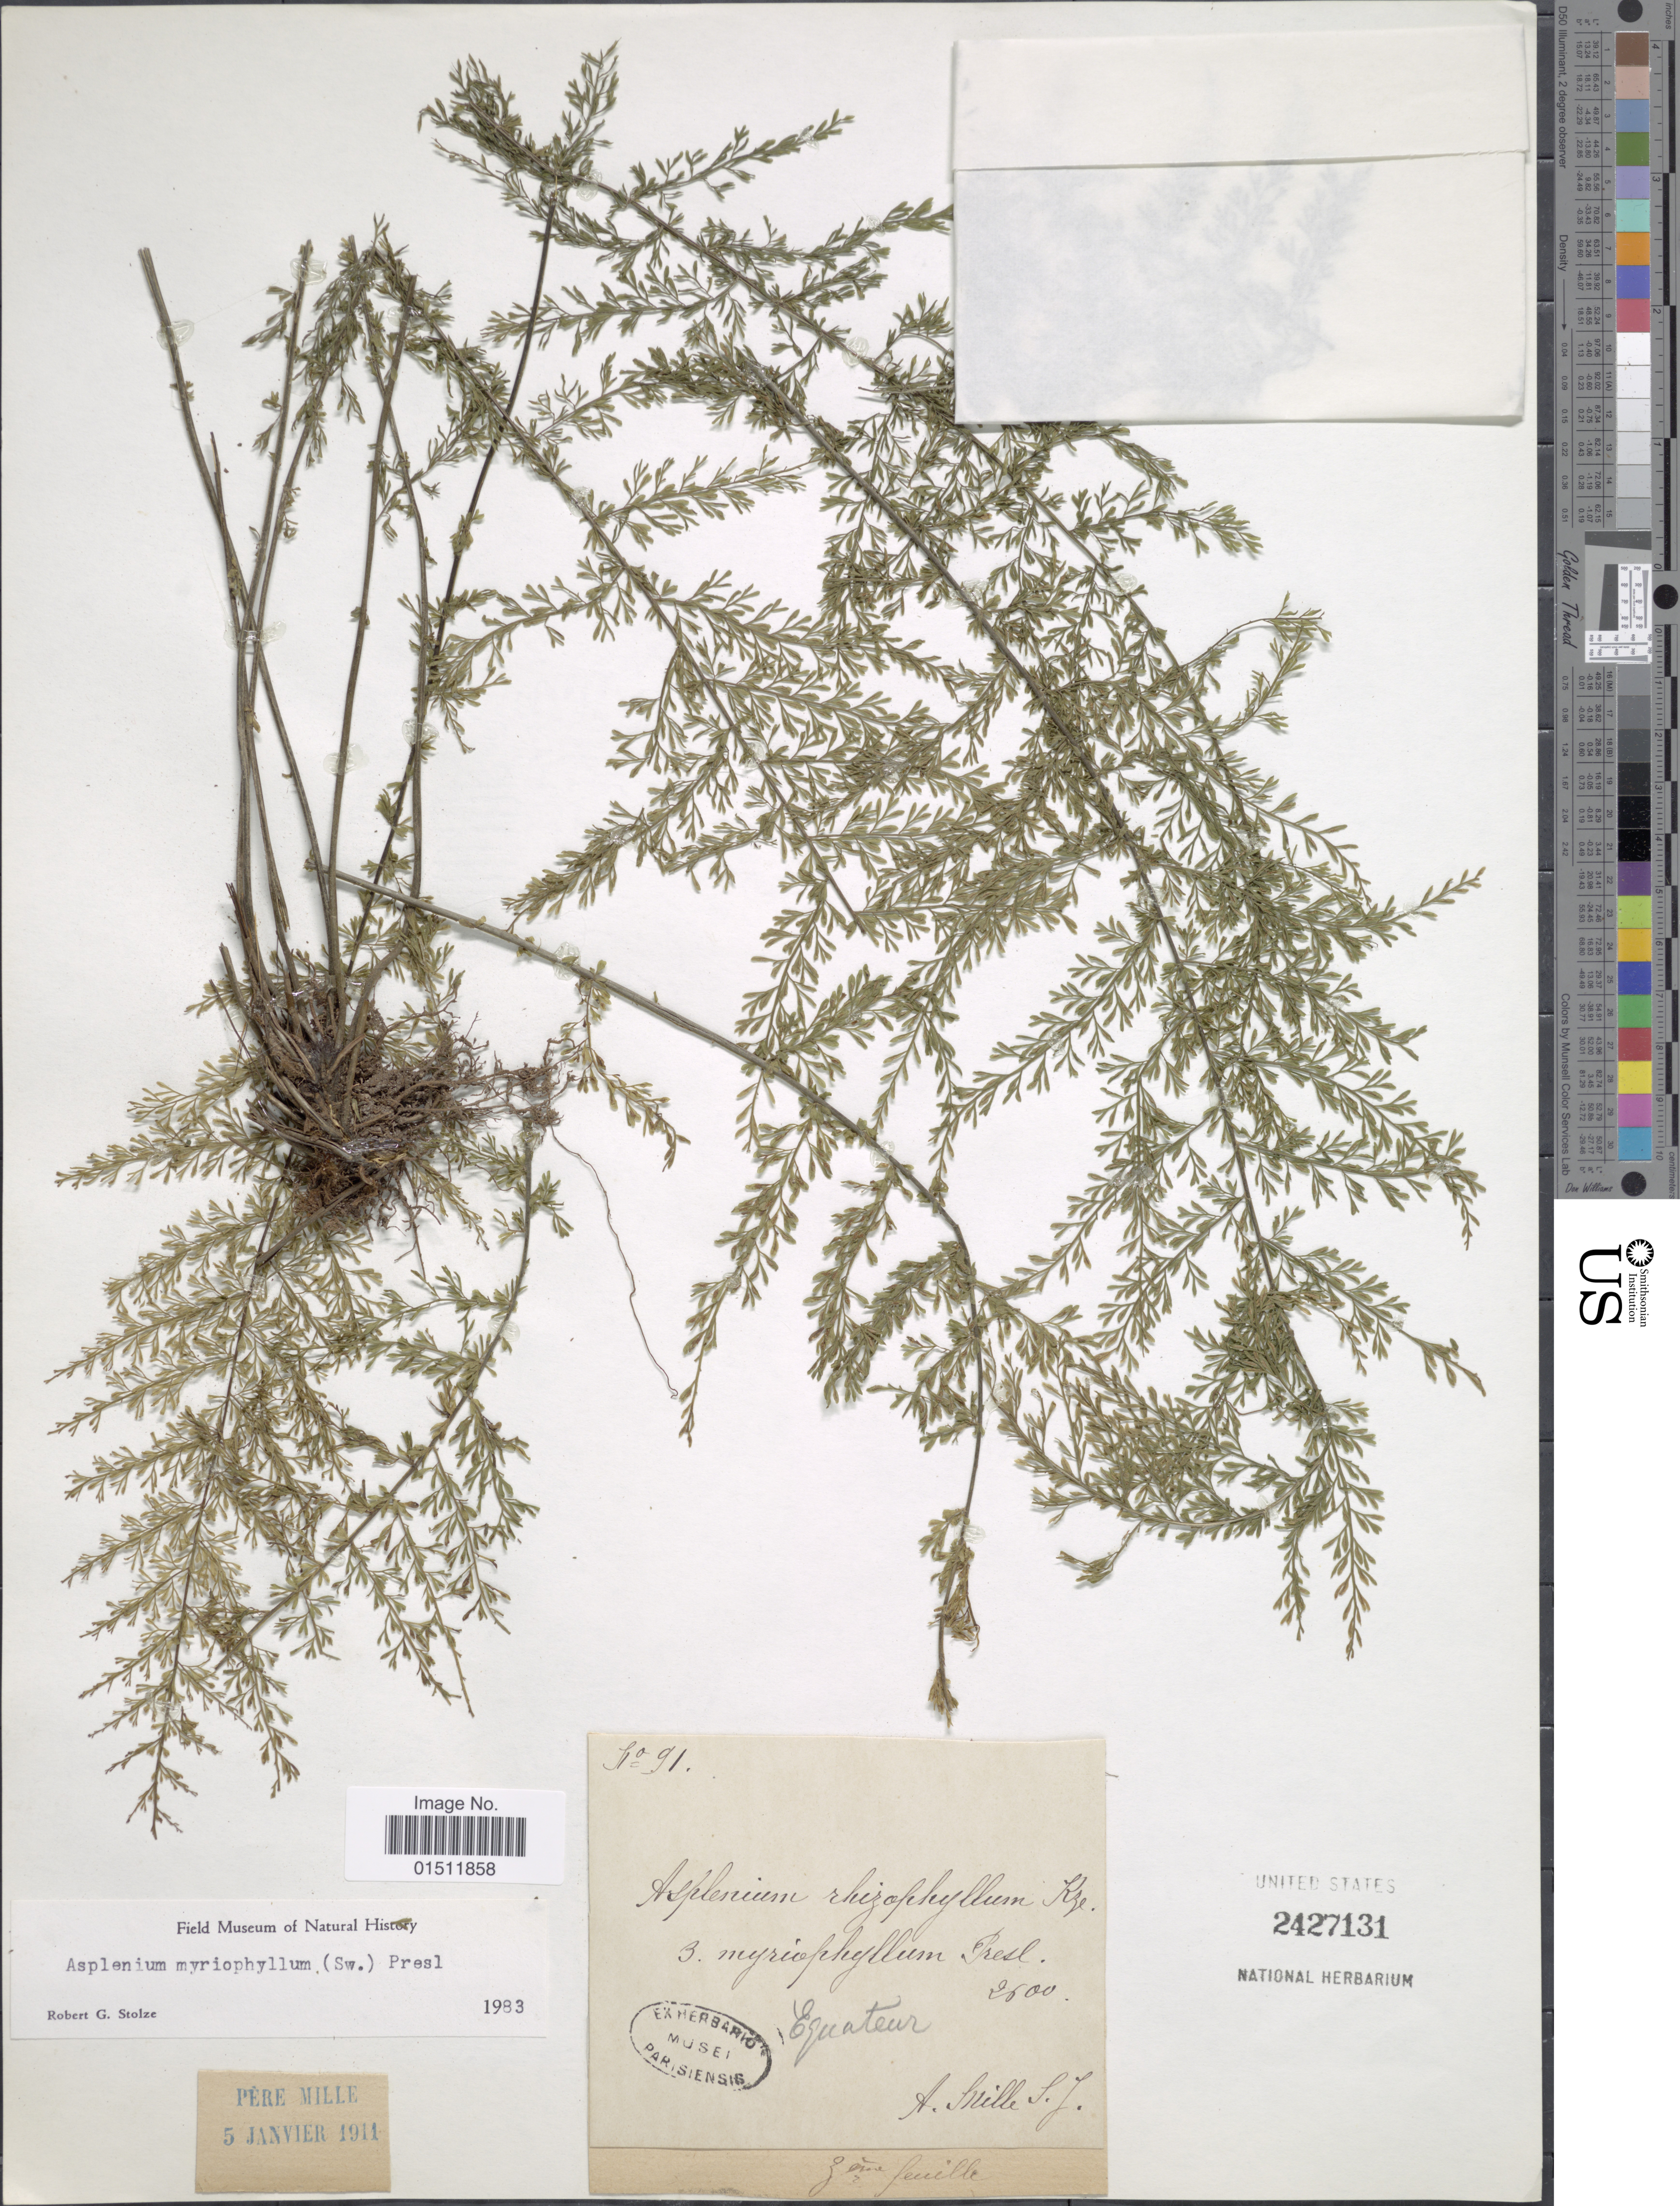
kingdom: Plantae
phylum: Tracheophyta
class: Polypodiopsida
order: Polypodiales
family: Aspleniaceae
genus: Asplenium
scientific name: Asplenium myriophyllum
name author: (Sw.) C. Presl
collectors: A. Mille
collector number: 91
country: Ecuador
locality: Equateur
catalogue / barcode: US 2427131